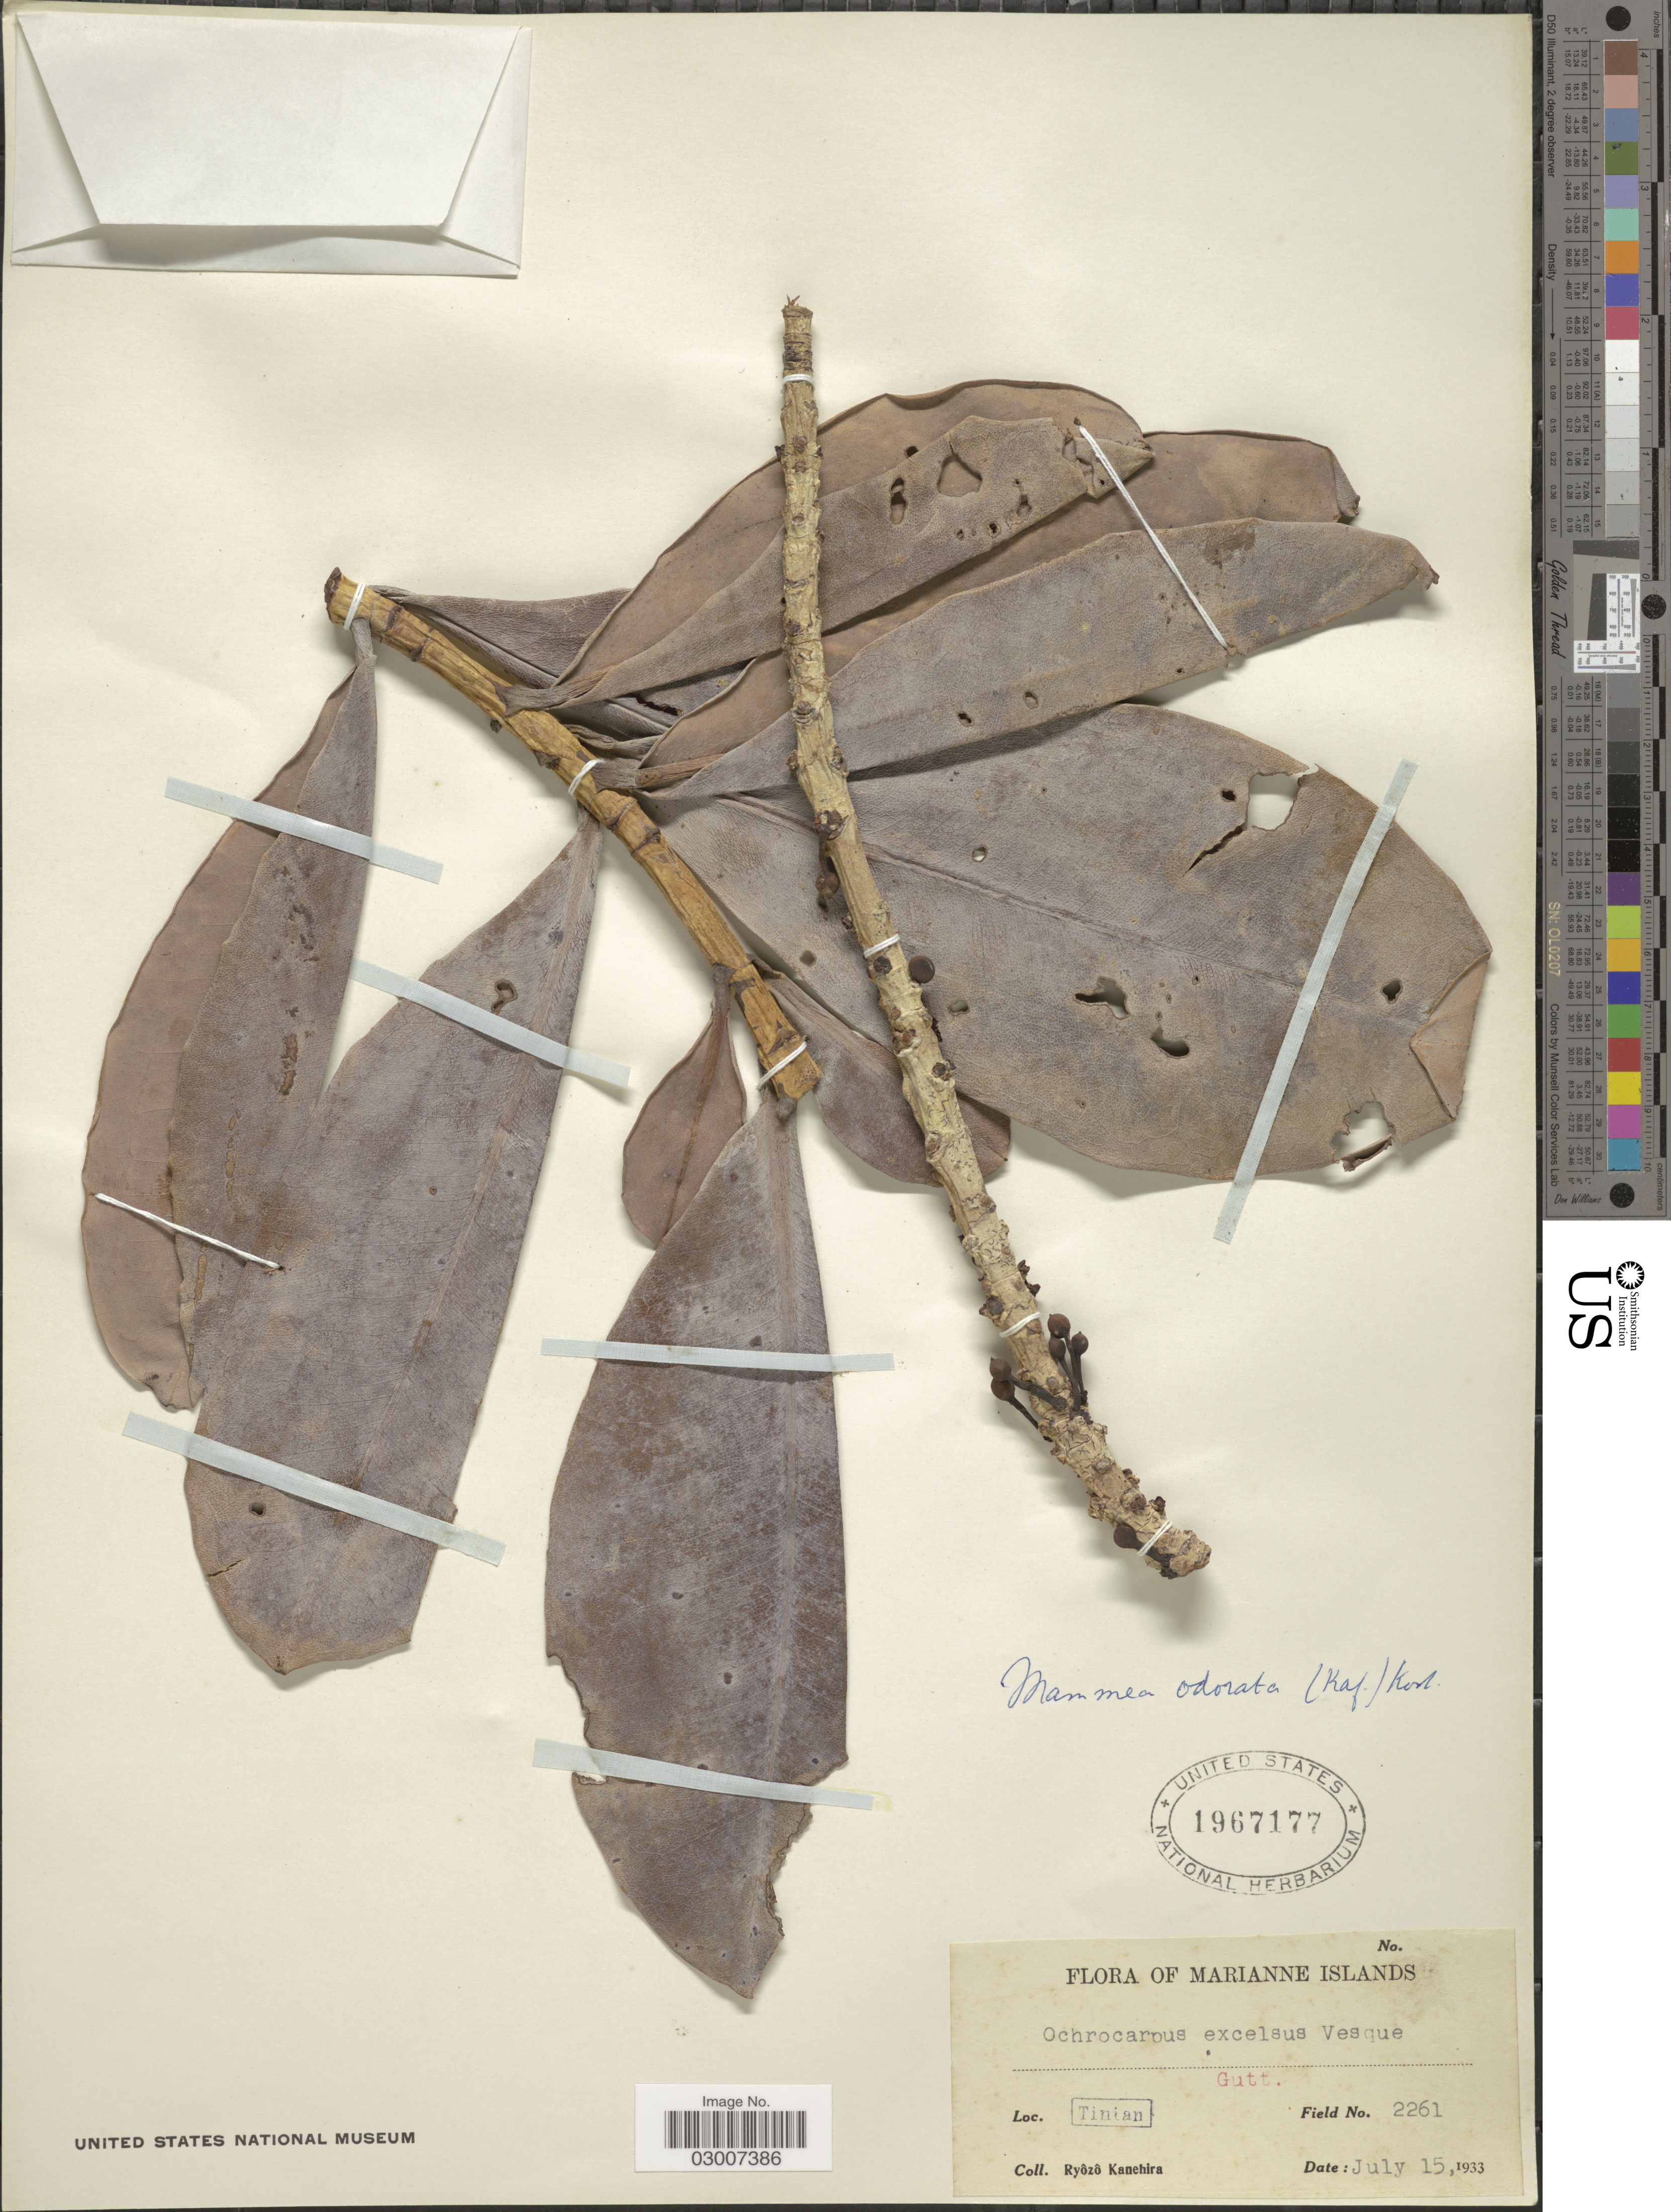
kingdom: Plantae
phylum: Tracheophyta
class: Magnoliopsida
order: Malpighiales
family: Calophyllaceae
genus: Mammea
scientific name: Mammea odorata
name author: (Raf.) Kosterm.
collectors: R. Kanehira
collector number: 2261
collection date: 1933-07-15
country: Northern Mariana Islands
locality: Tinian.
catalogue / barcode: US 1967177